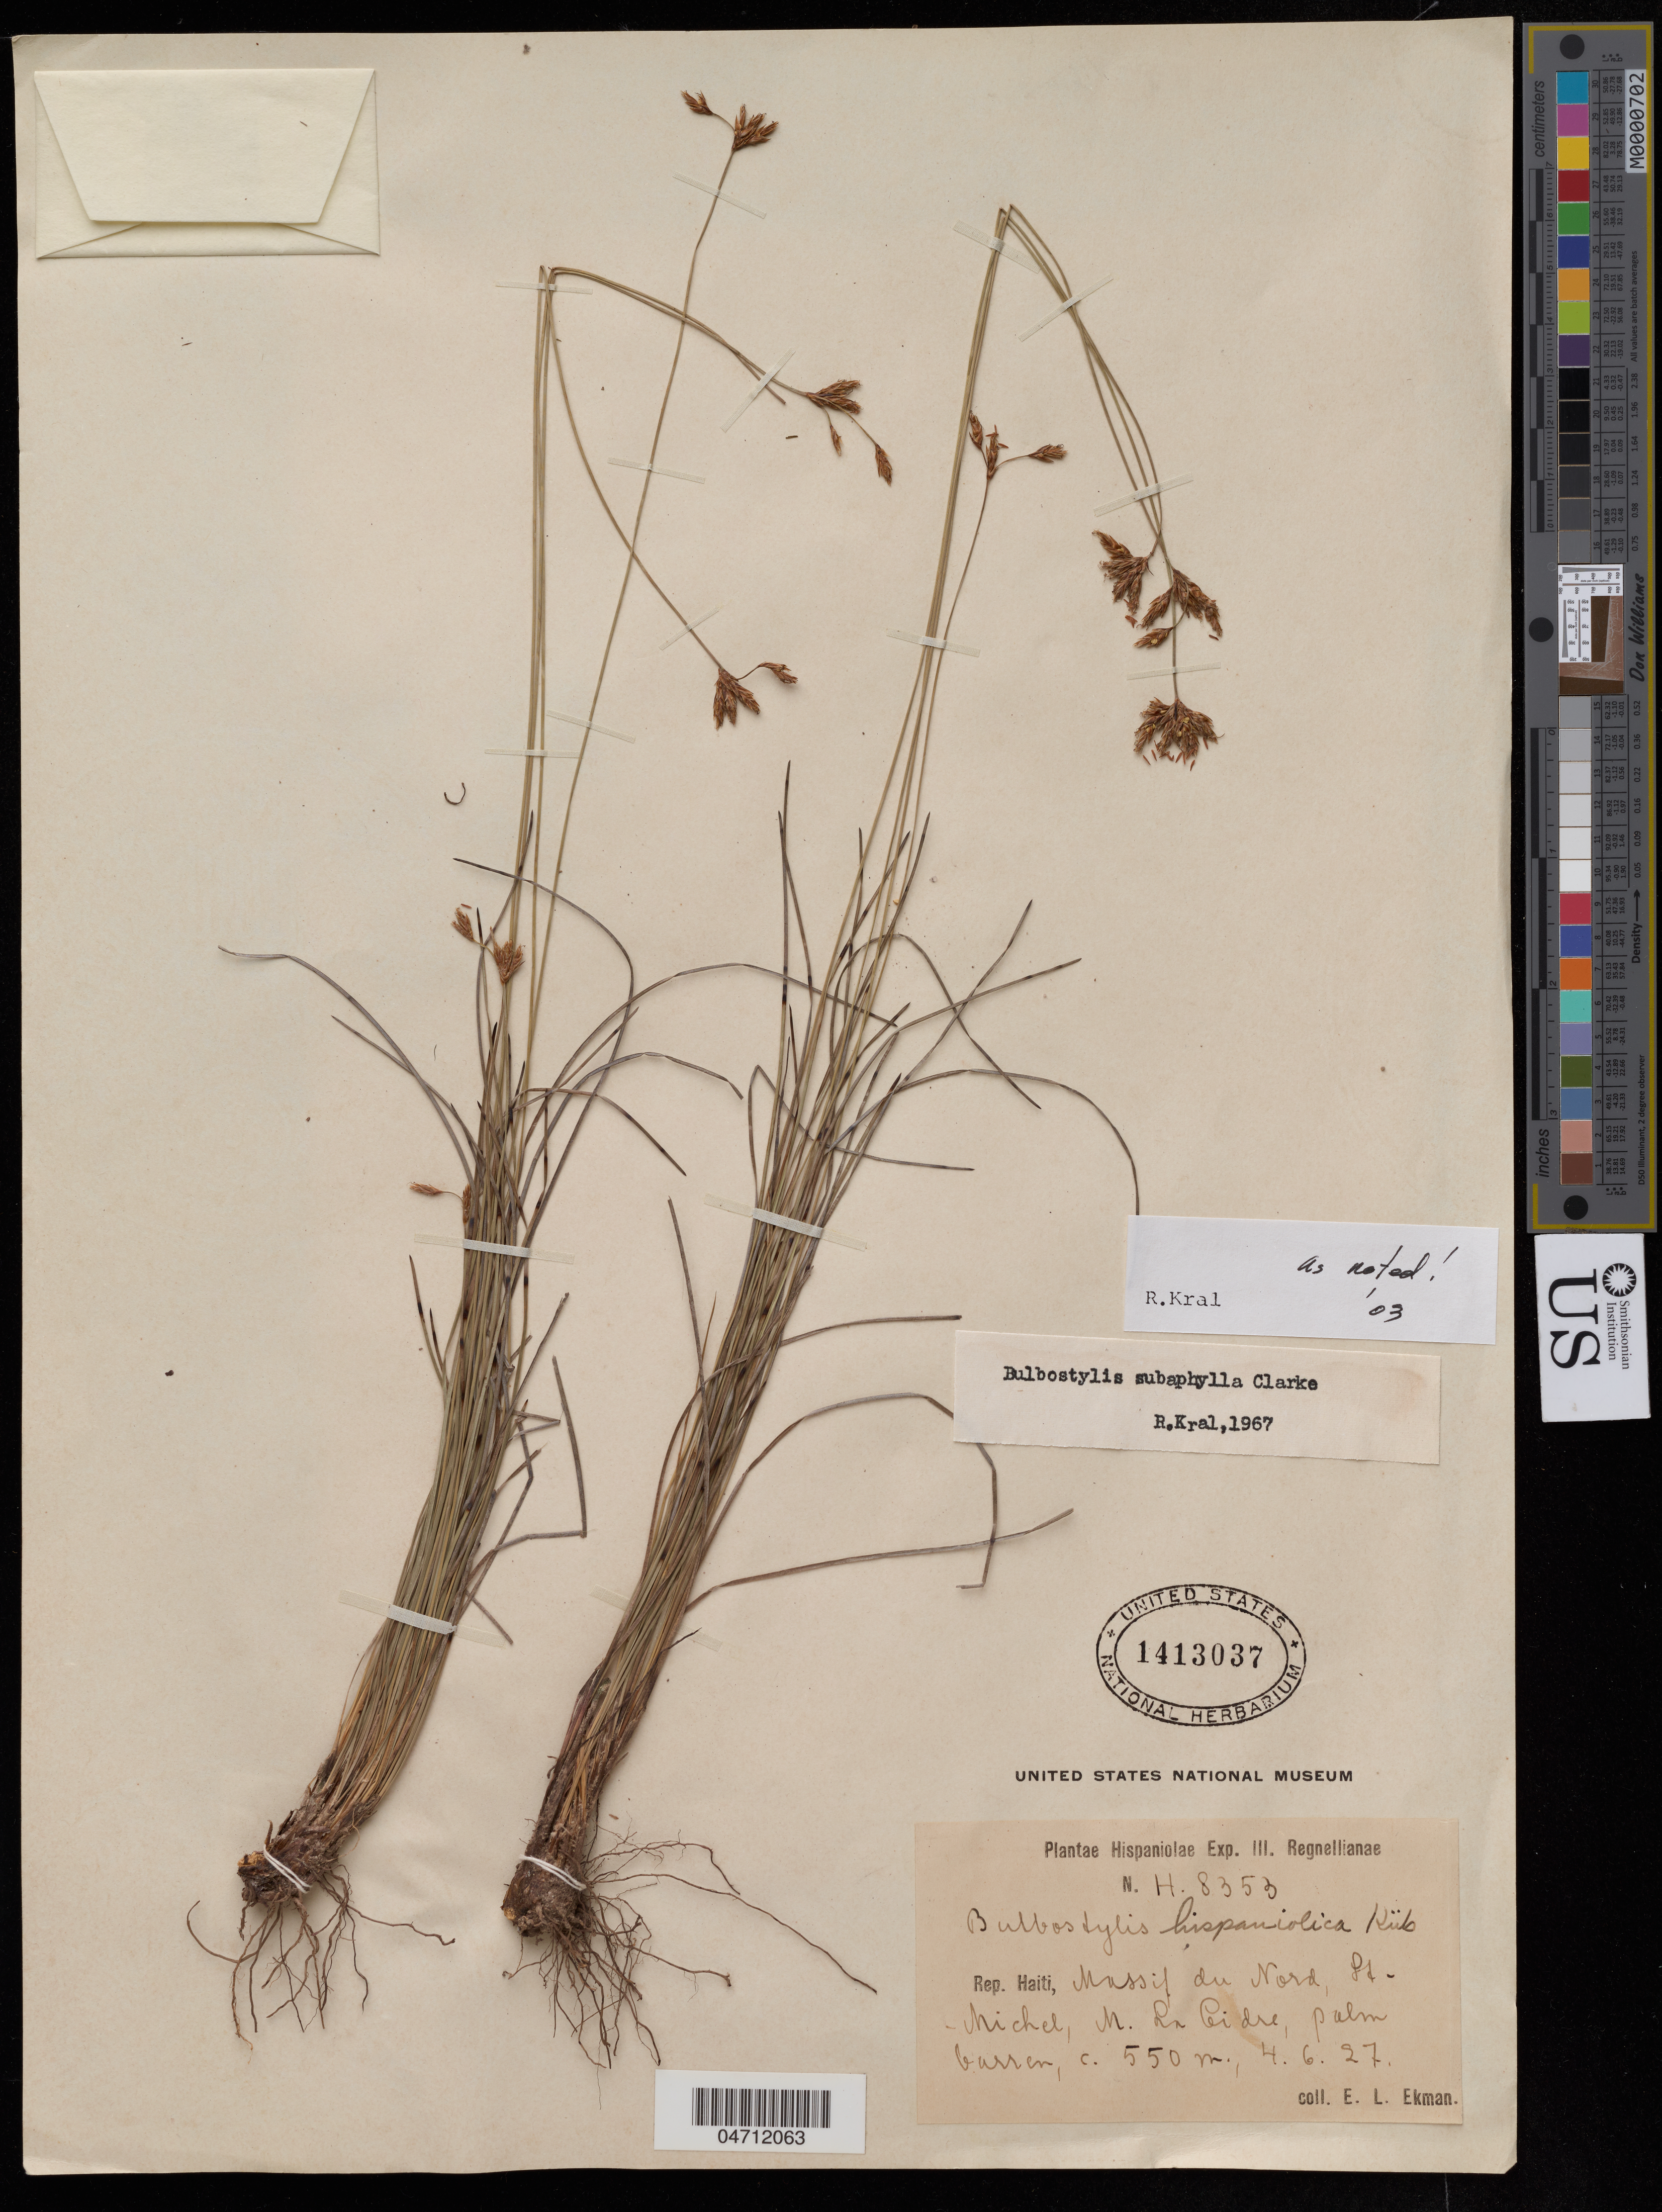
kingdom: Plantae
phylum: Tracheophyta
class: Liliopsida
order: Poales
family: Cyperaceae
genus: Bulbostylis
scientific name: Bulbostylis subaphylla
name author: C.B. Clarke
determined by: Kral, R.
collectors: E. L. Ekman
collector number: H.8353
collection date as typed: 04 Jun 1927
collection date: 1927-06-04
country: Haiti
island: Hispaniola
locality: Massif du Nord, St.-Michel, Mt. la Cidre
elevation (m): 500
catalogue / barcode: US 1413037